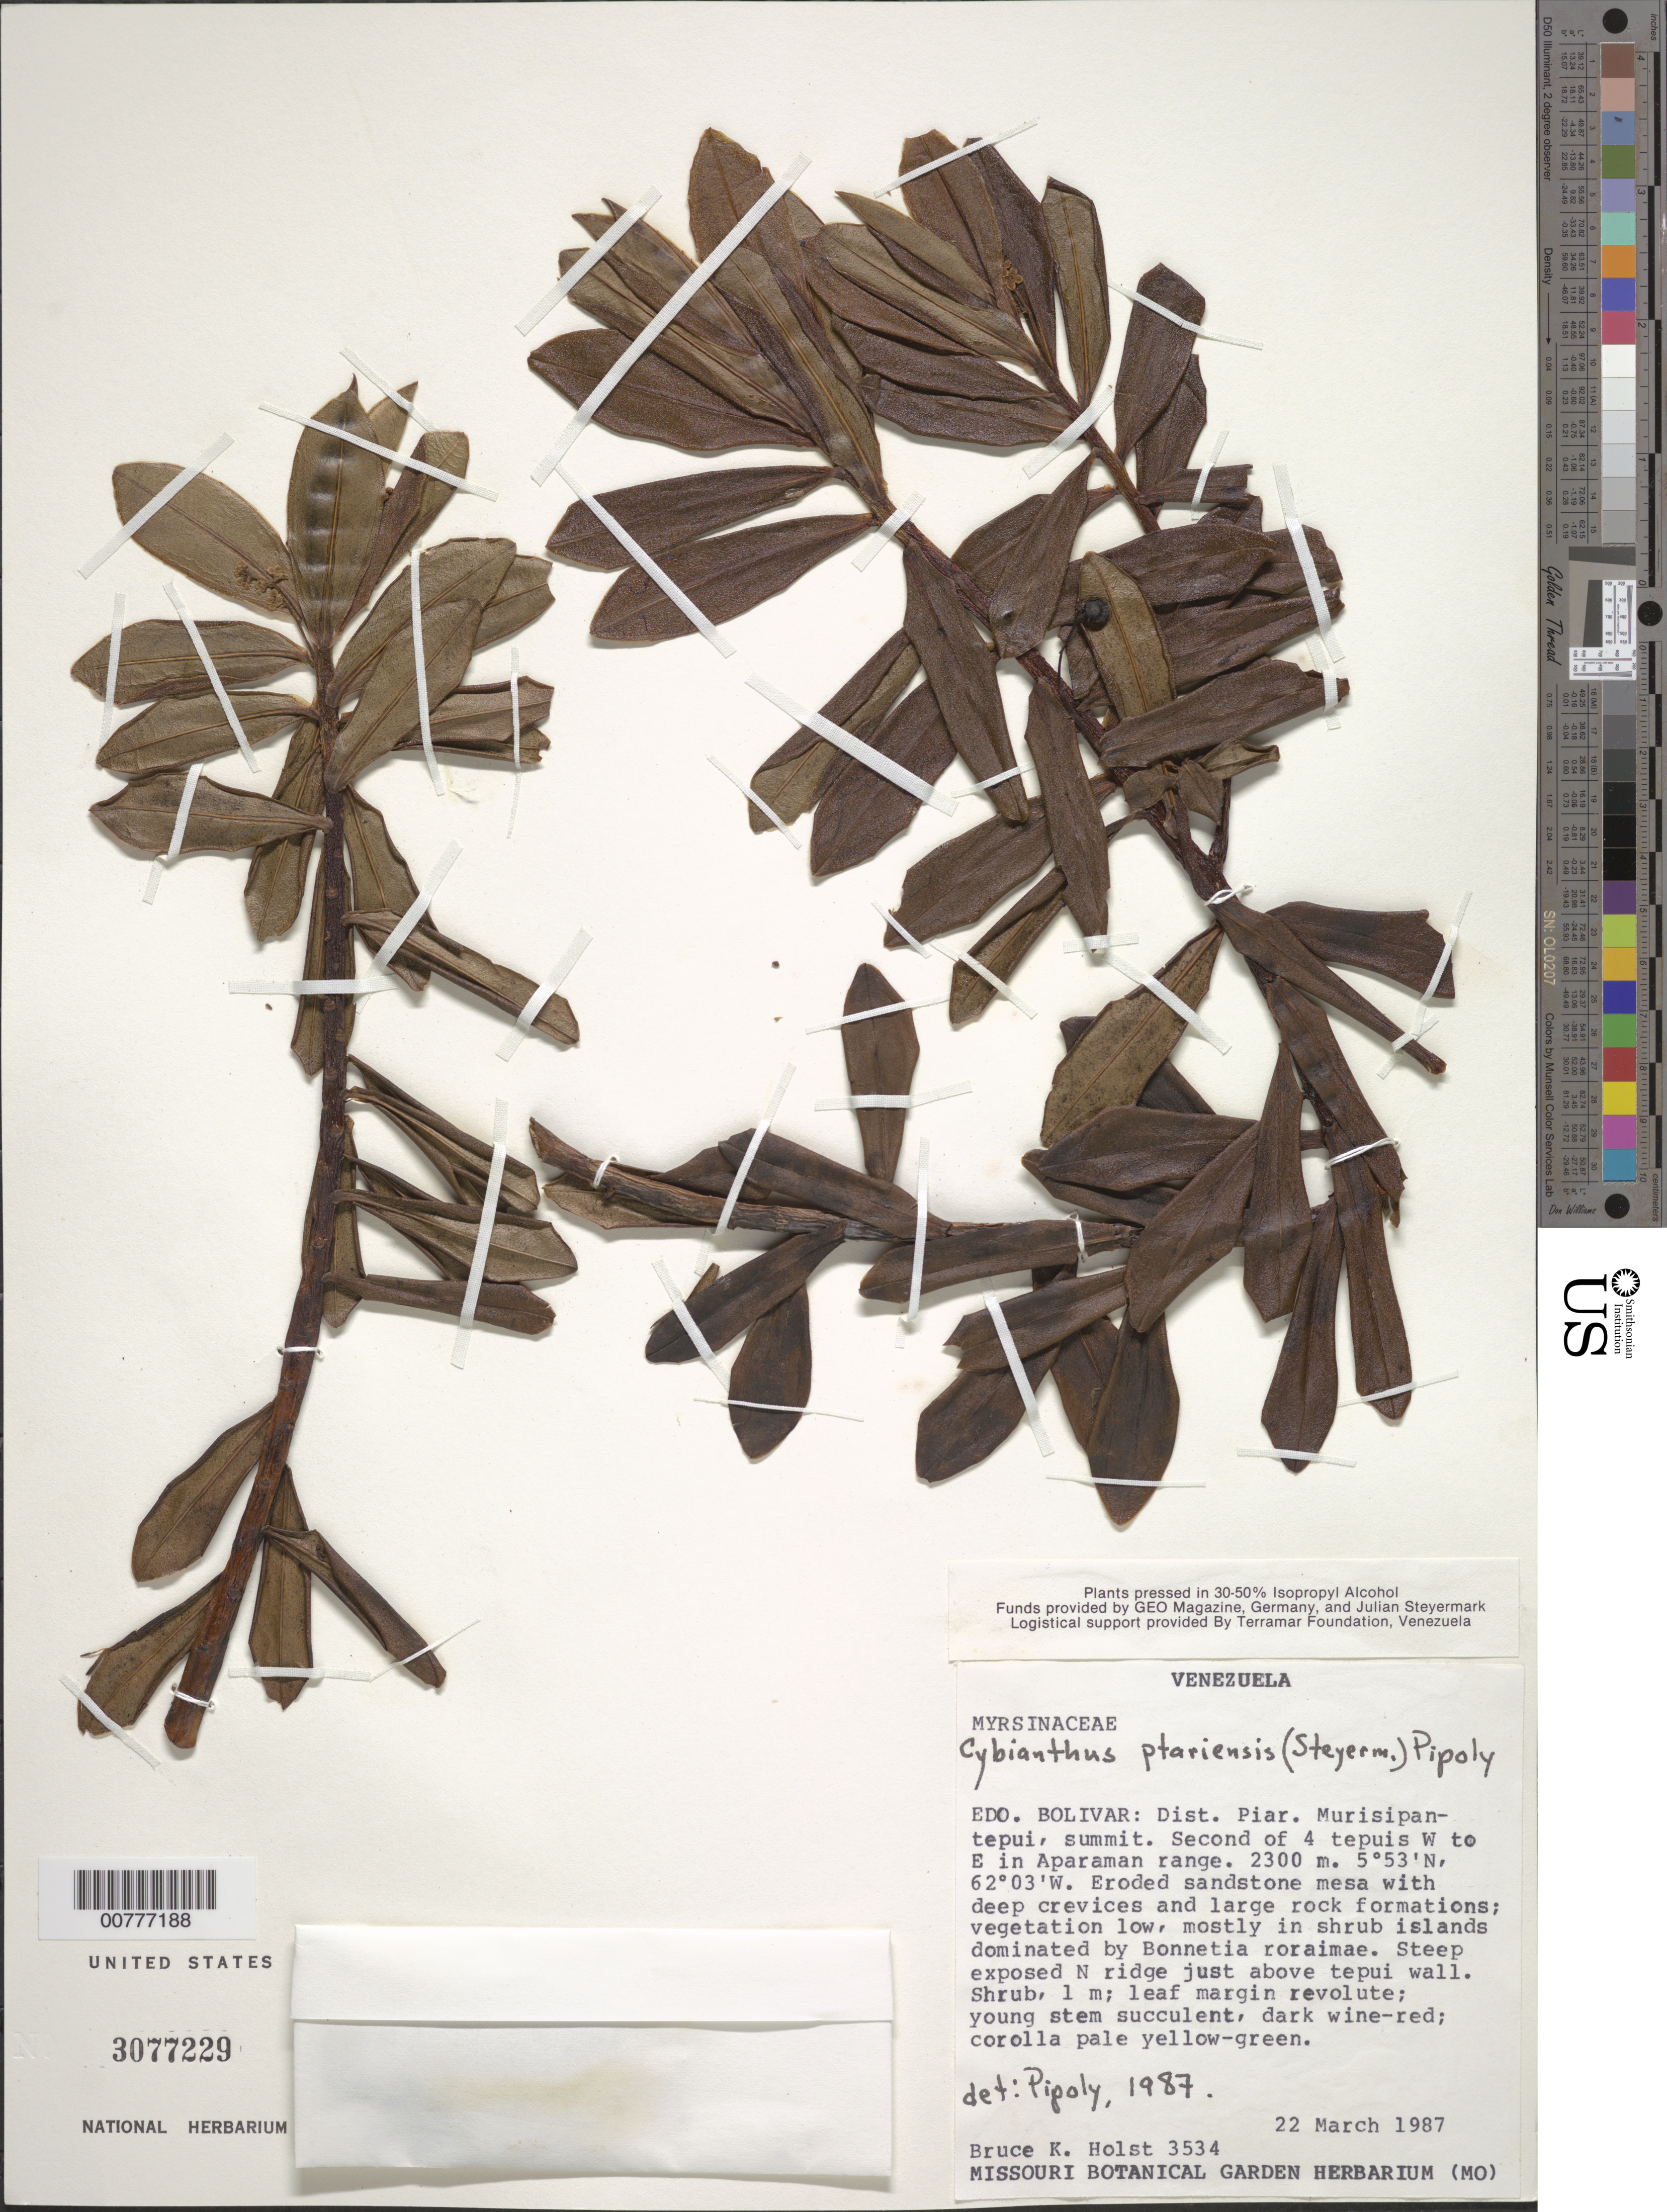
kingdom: Plantae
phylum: Tracheophyta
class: Magnoliopsida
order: Ericales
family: Primulaceae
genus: Cybianthus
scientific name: Cybianthus ptariensis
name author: (Steyerm.) Pipoly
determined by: Pipoly, J. J., III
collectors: B. Holst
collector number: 3534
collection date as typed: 22-Mar-87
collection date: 1987-03-22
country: Venezuela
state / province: Bolívar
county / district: Piar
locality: Murisipan-tepuí summit, 2nd of 4 tepuís in Aparaman-tepuí range from W to E, East of Auyan-tepuí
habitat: Eroded sandstone mesa with deep crevices and large rock formations; rocky slope near tepui edge; vegetation low, mostly in shrub islands dominated…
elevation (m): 2300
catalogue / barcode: US 3077229